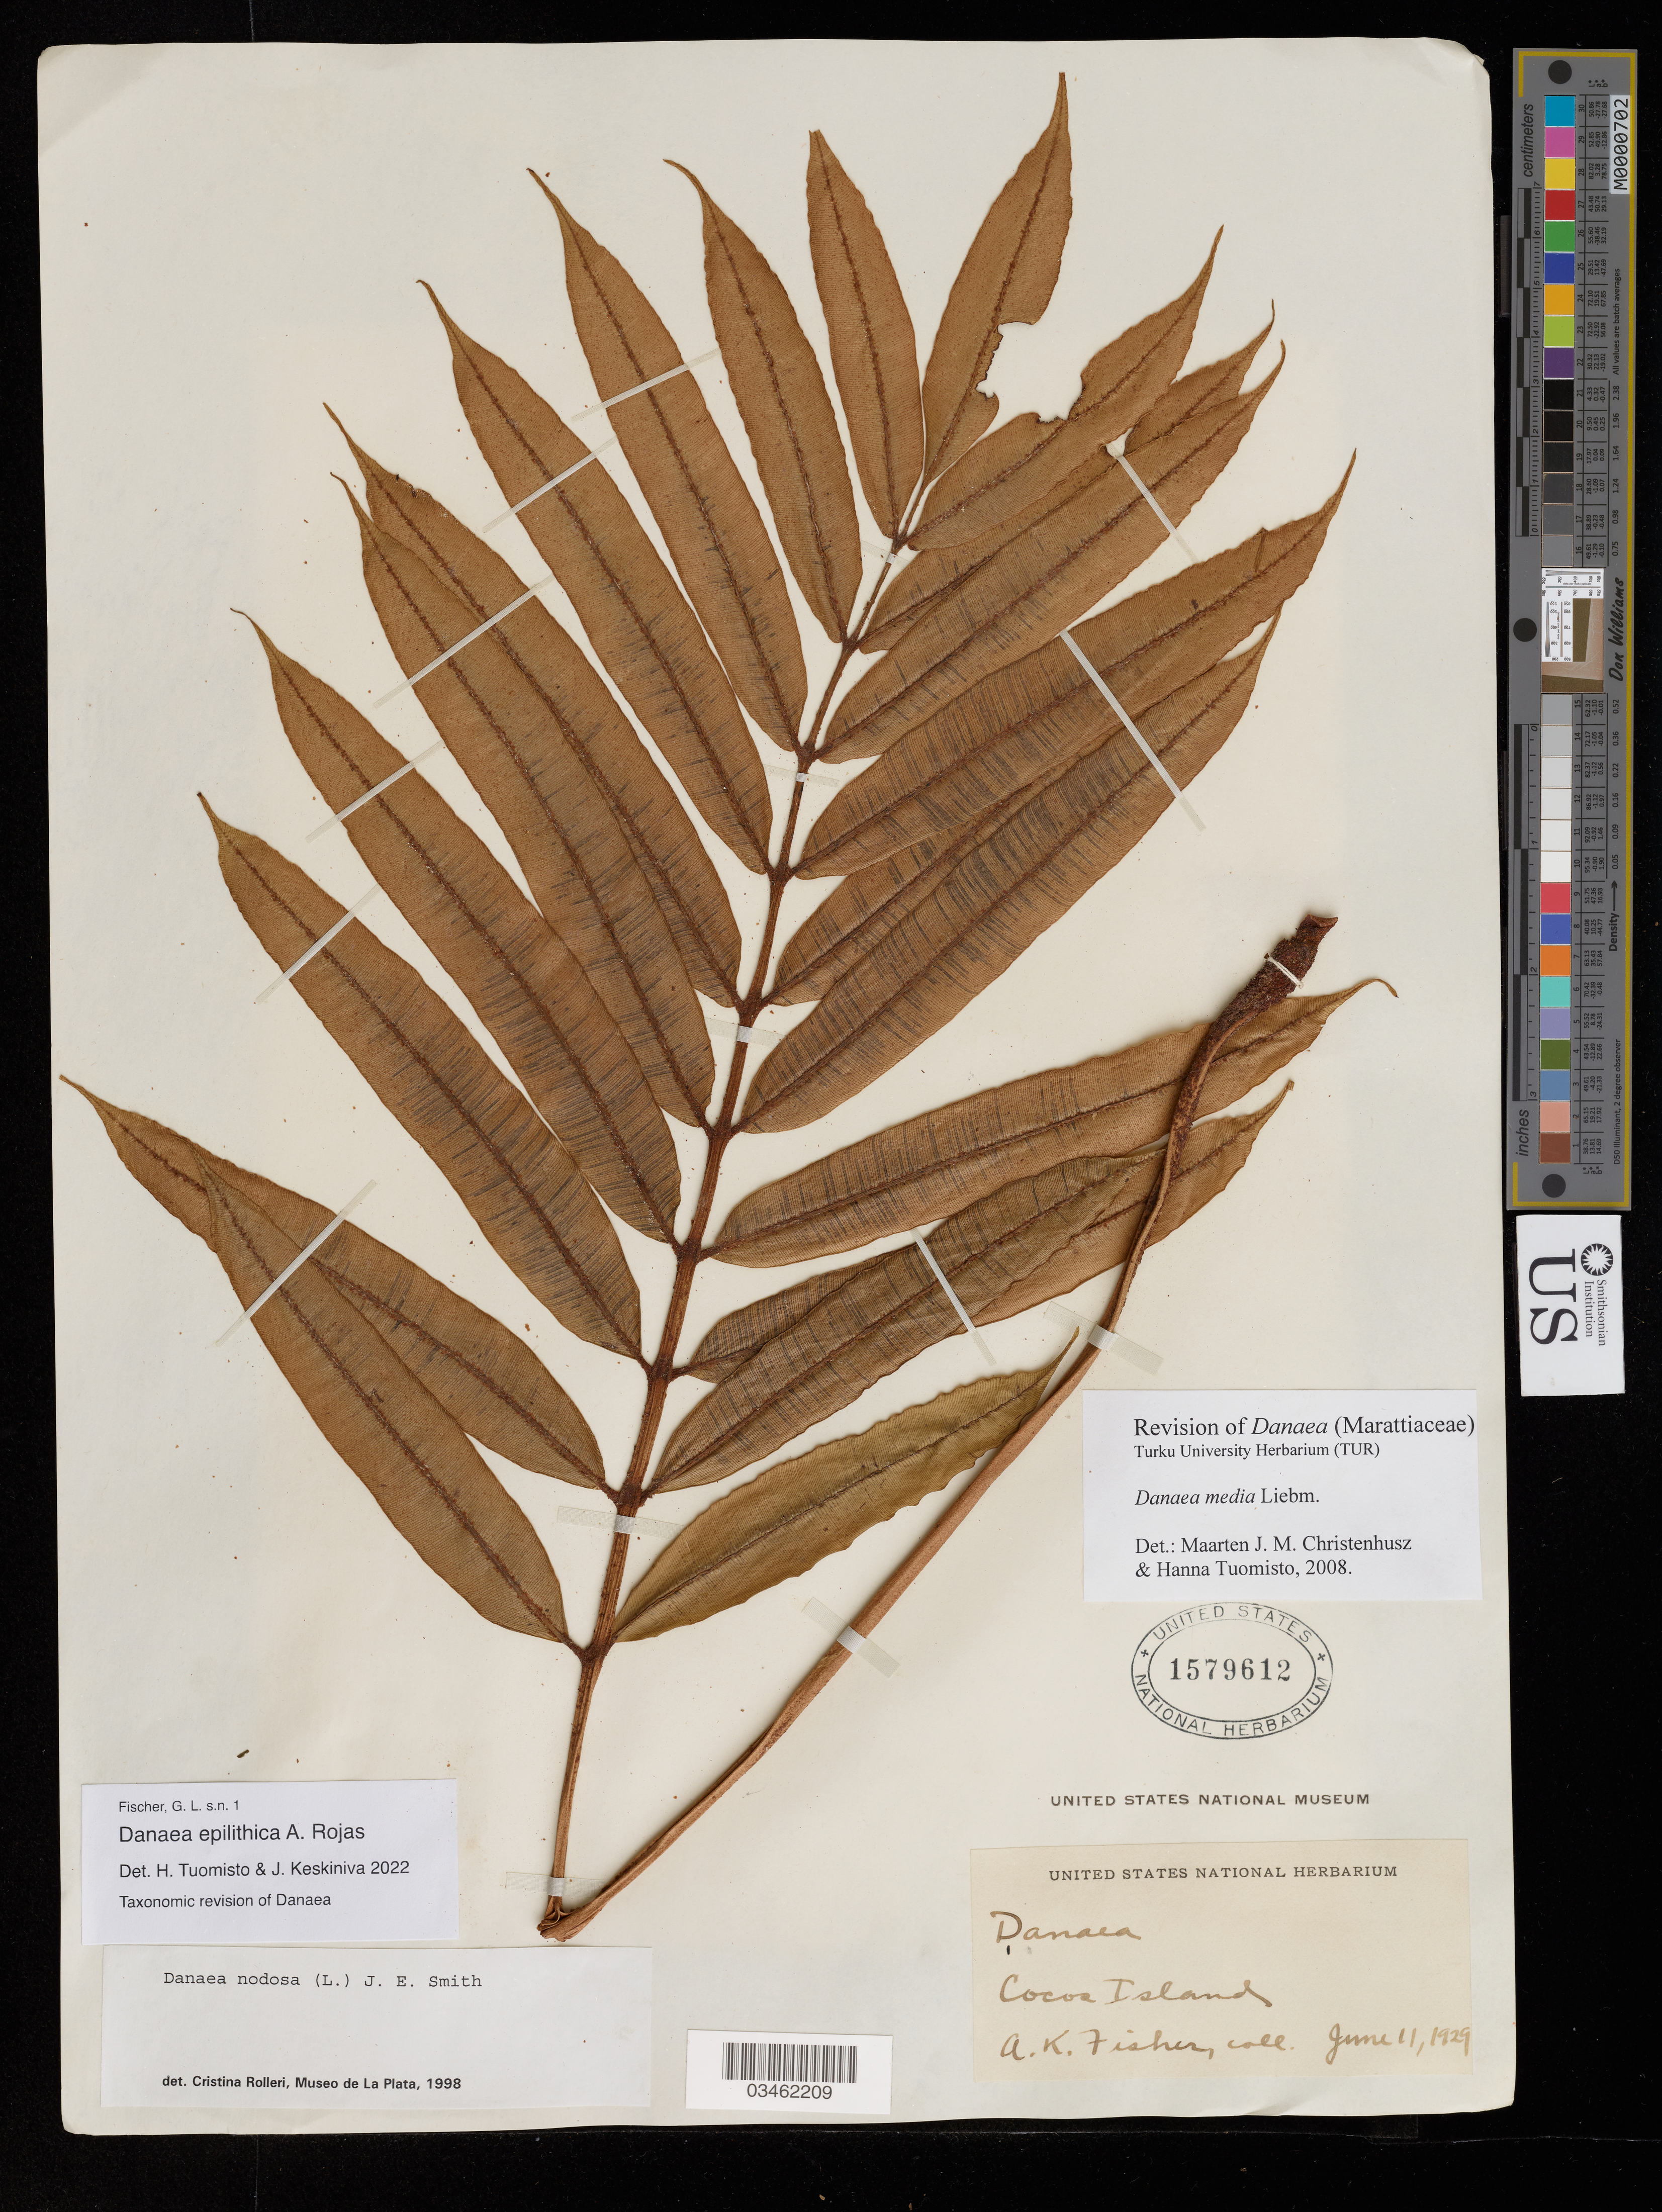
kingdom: Plantae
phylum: Tracheophyta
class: Polypodiopsida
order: Marattiales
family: Marattiaceae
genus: Danaea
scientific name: Danaea elliptica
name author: Sm.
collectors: A. K. Fisher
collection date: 1929-06-11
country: Australia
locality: Cocos Island.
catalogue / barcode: US 1579612